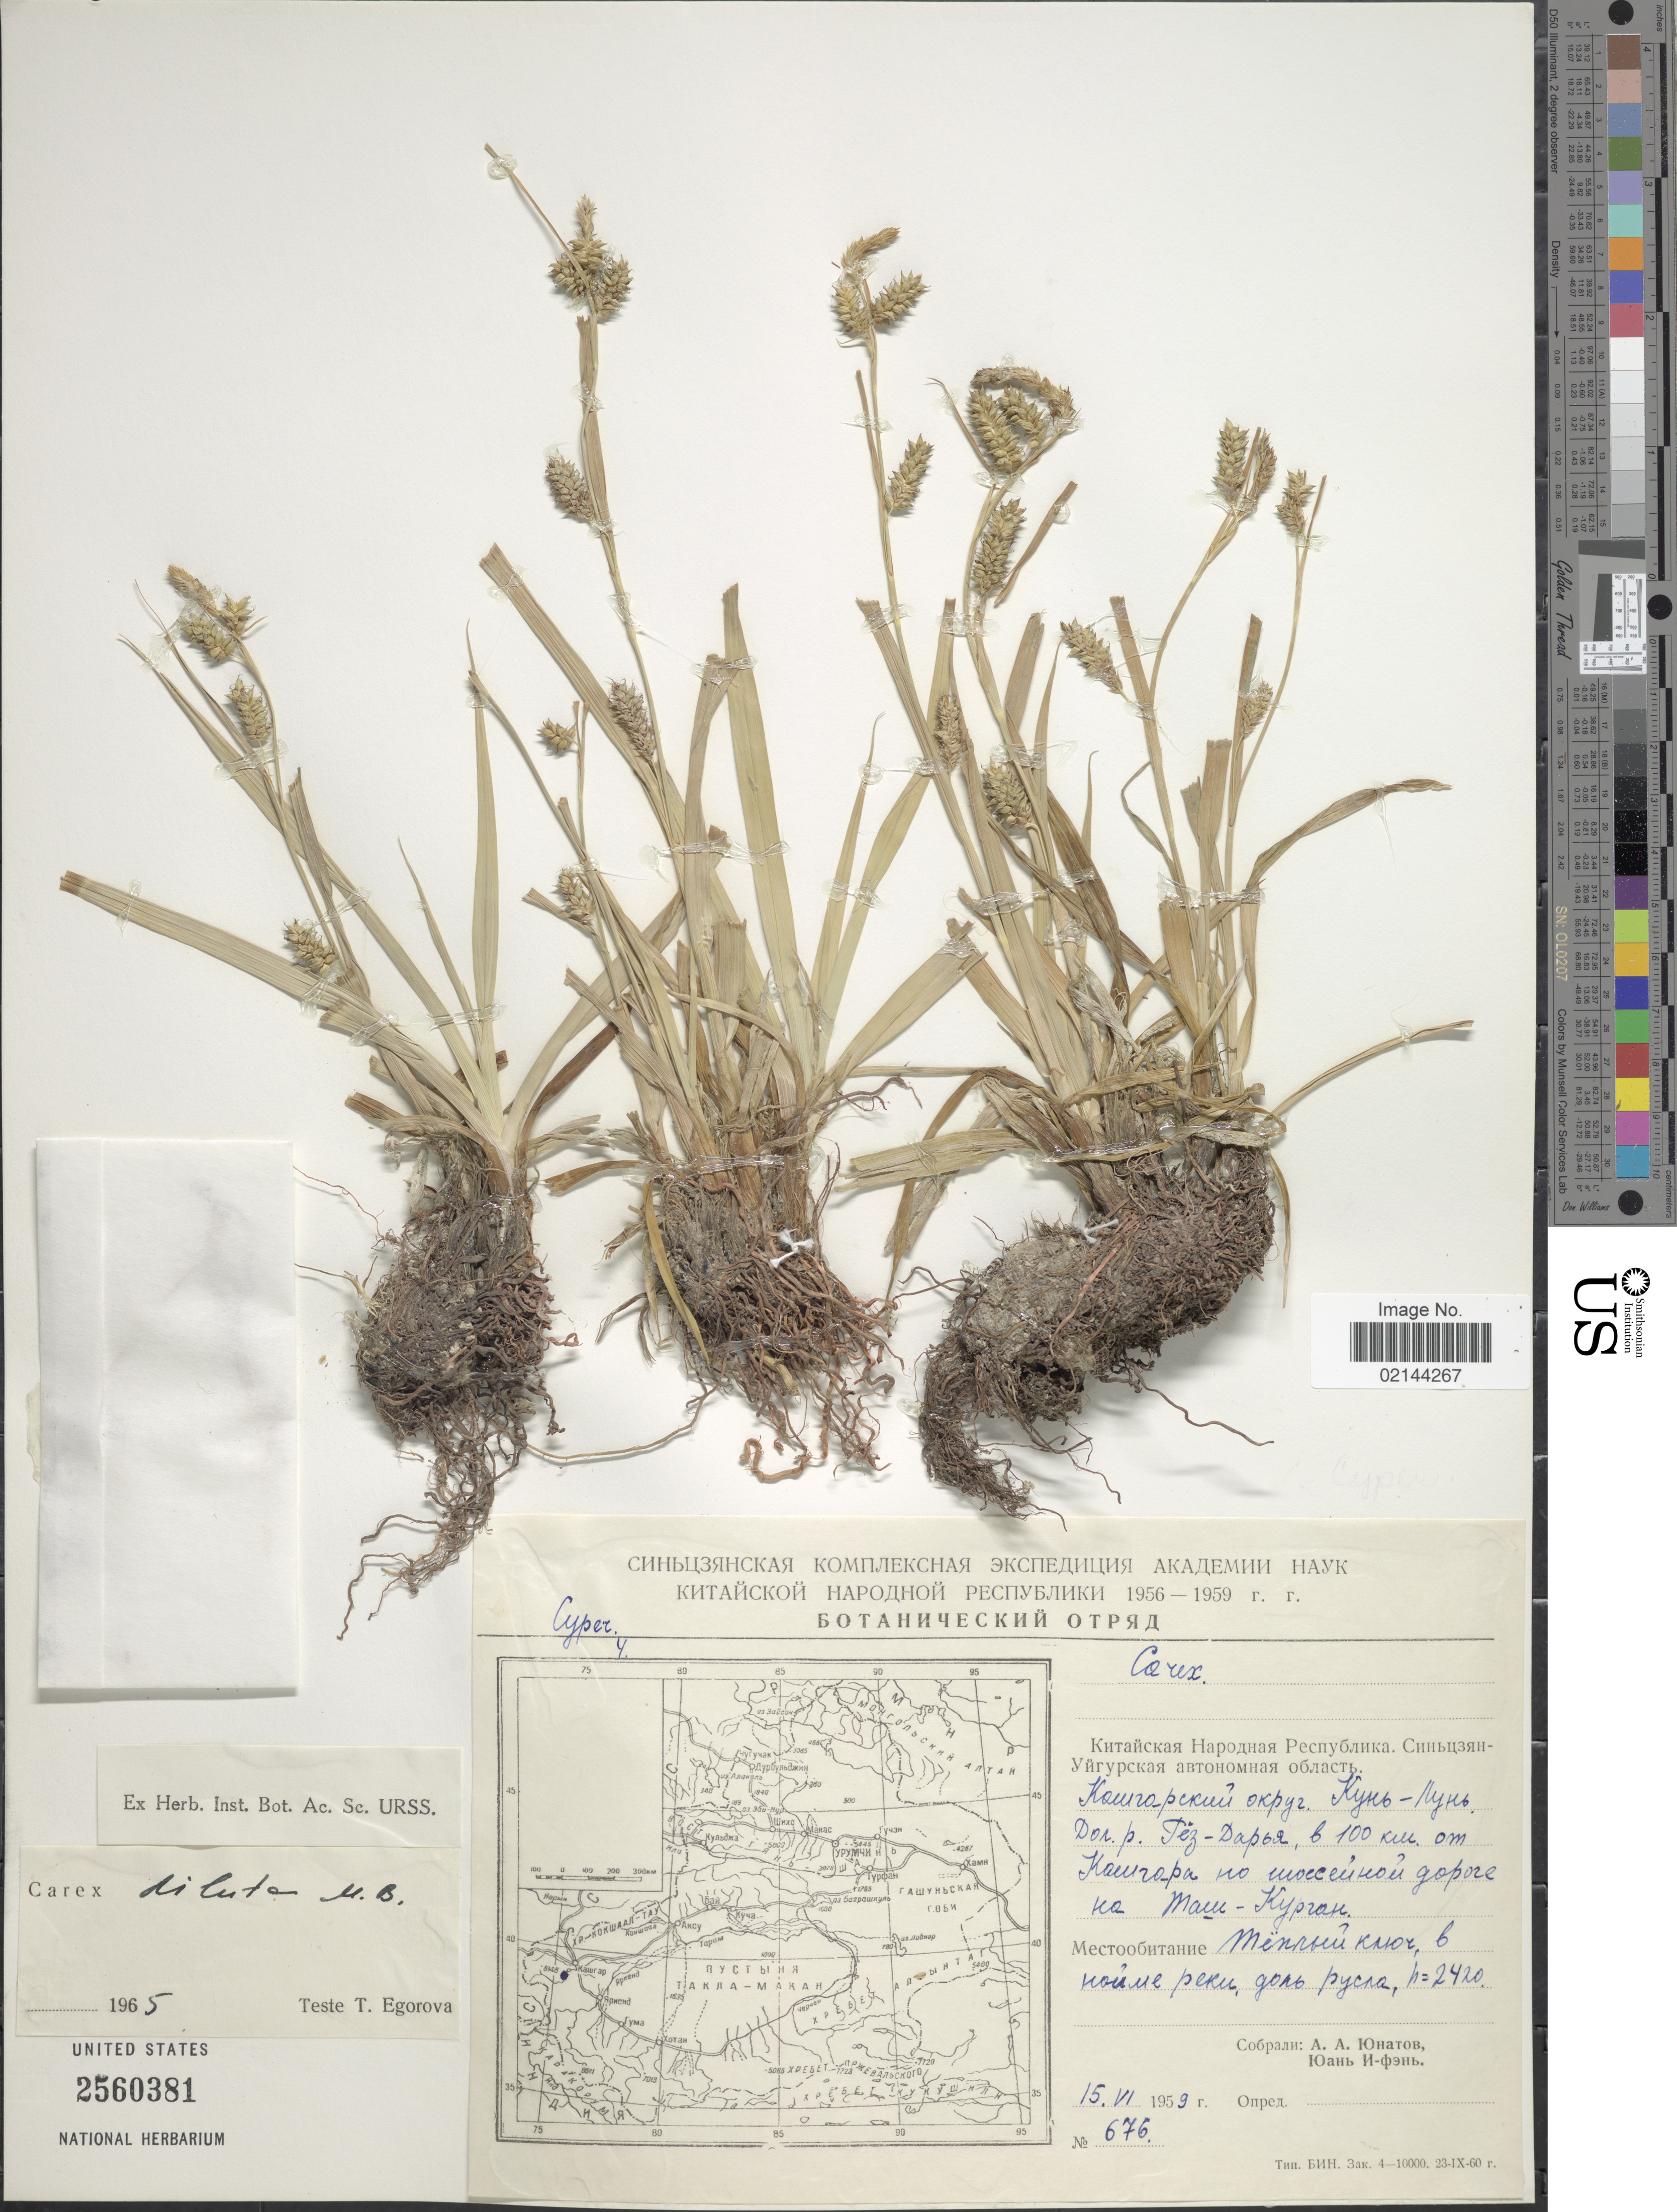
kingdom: Plantae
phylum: Tracheophyta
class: Liliopsida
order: Poales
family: Cyperaceae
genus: Carex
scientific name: Carex diluta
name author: M. Bieb.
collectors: Collector illegible & Collector illegible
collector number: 676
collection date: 1959-06-15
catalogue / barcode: US 2560381